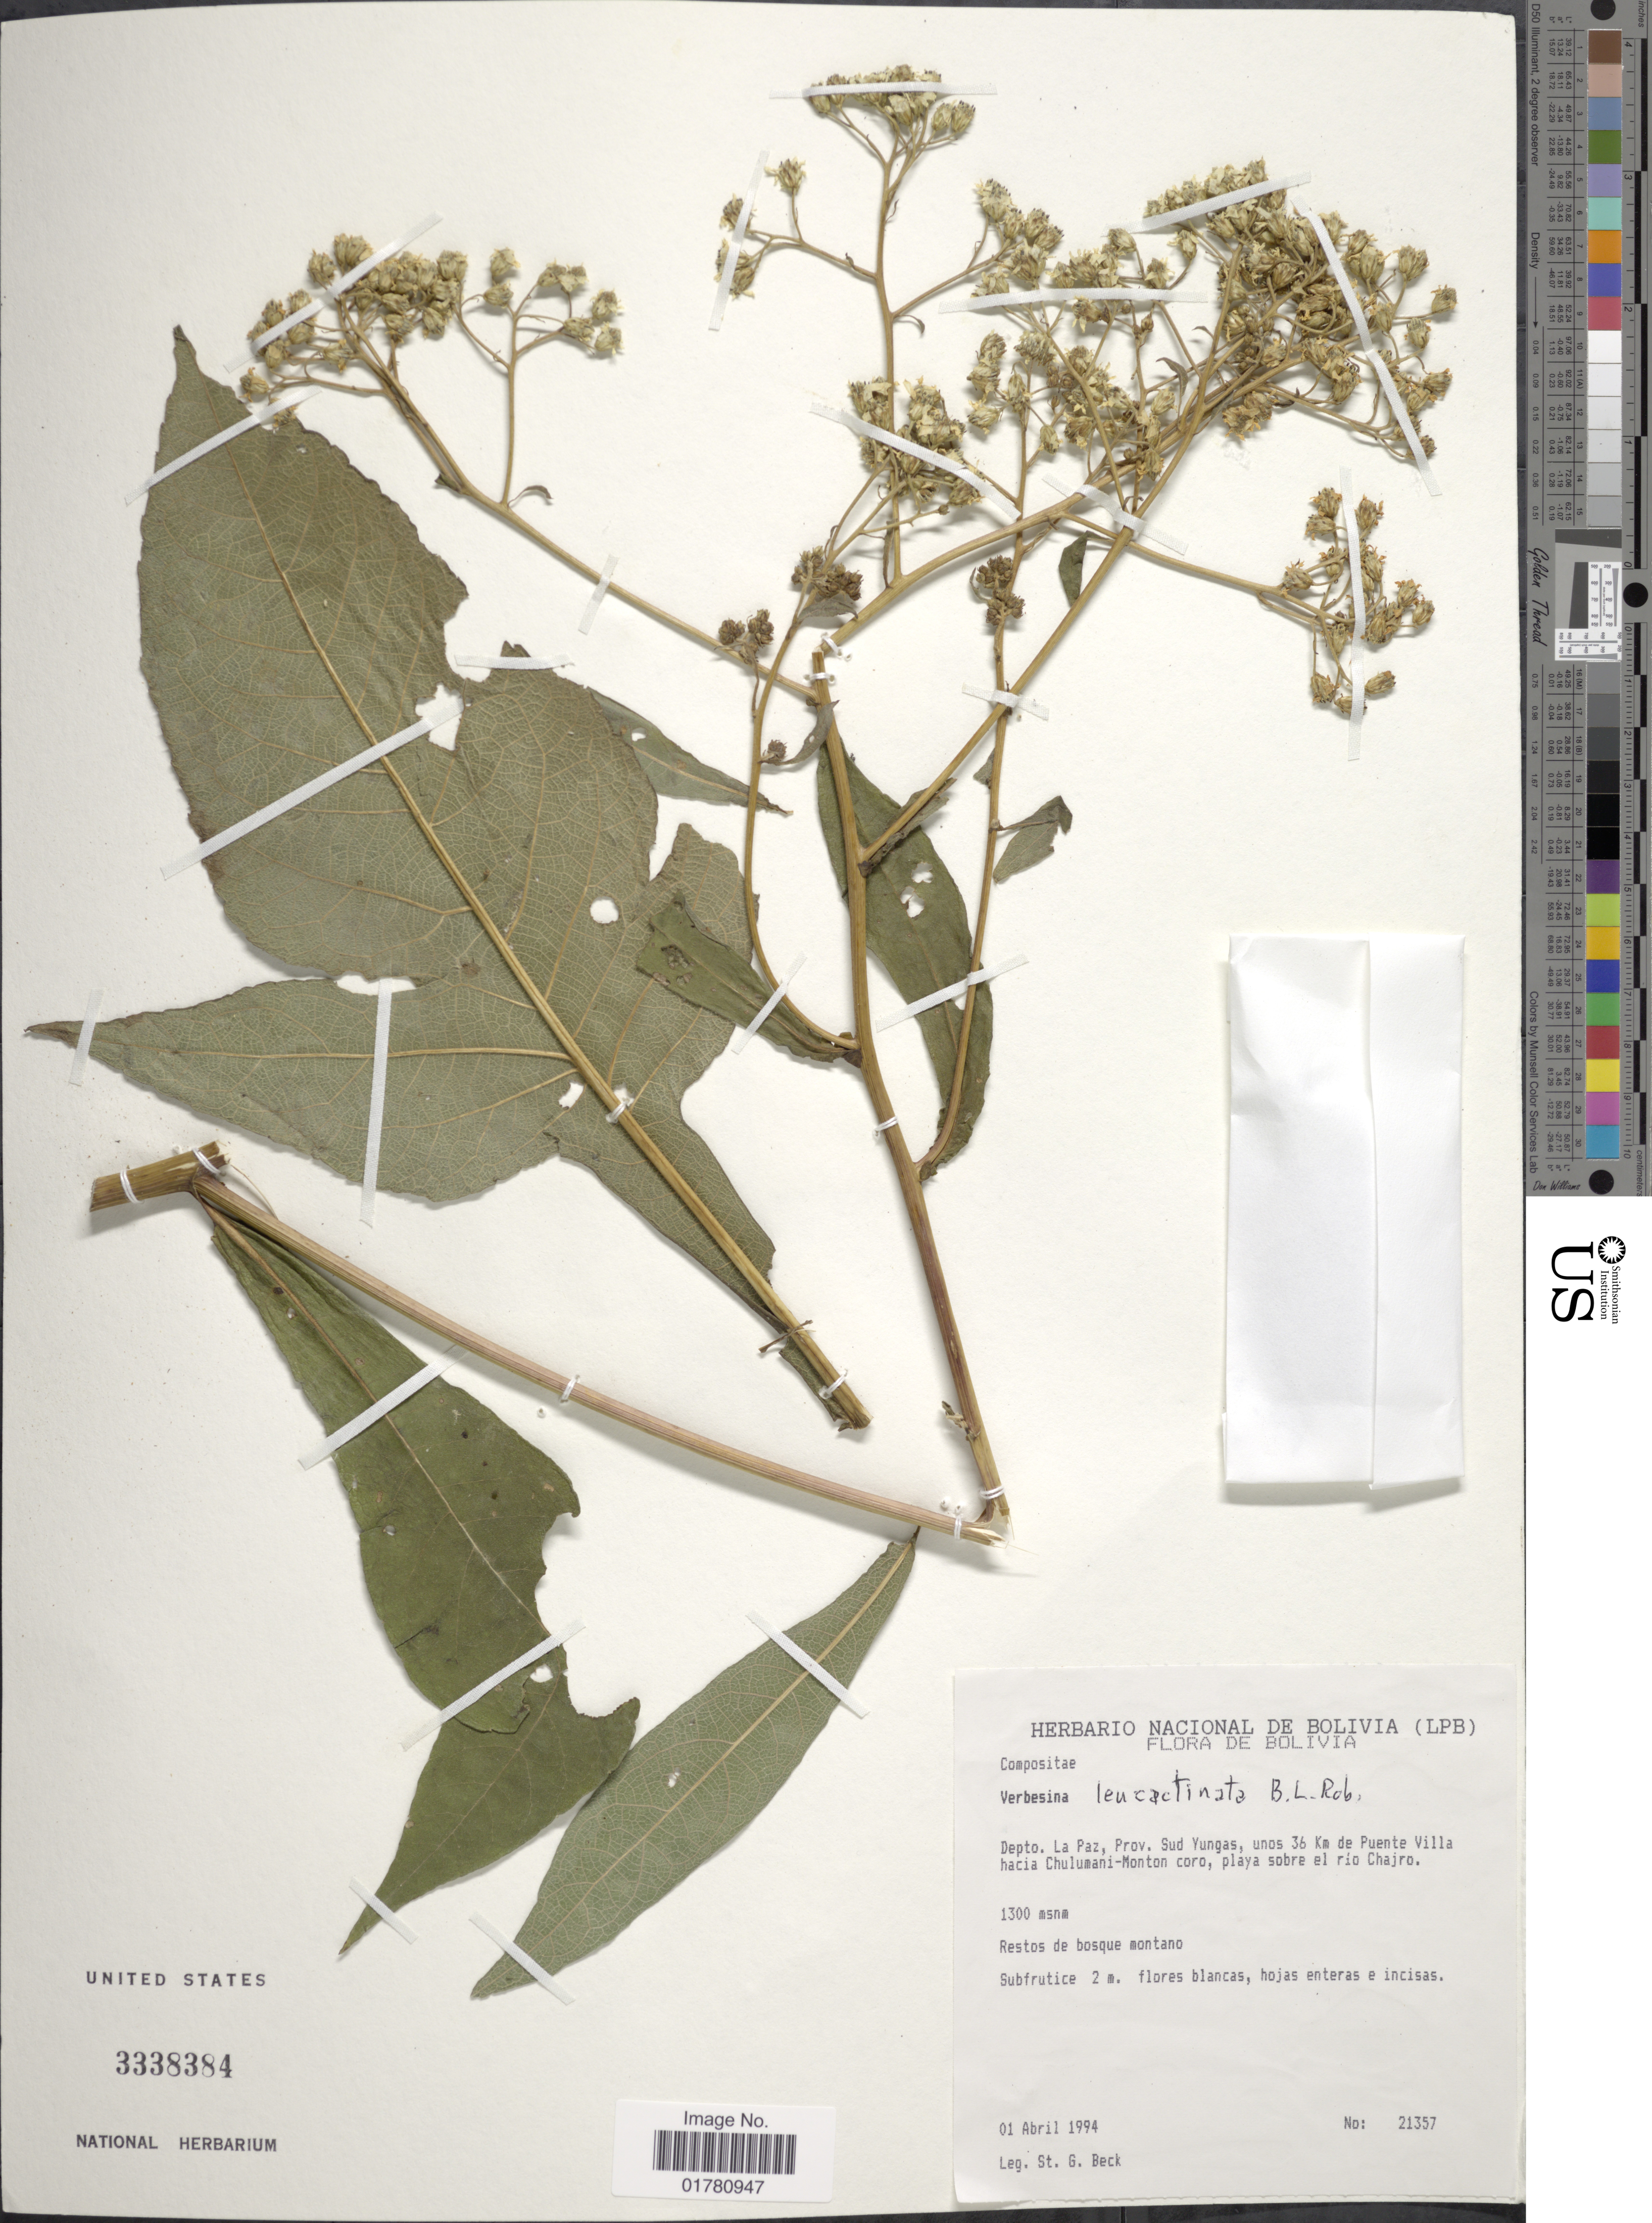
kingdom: Plantae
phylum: Tracheophyta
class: Magnoliopsida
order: Asterales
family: Asteraceae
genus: Verbesina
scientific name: Verbesina leucactinota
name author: B.L. Rob.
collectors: S. G. Beck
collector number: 21357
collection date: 1994-04-01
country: Bolivia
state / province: La Paz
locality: Dept La Paz, prov. Sud Yungas, unos 36 Km de Puente Villa hacia Chulumani-Monton coro, playa sobre el río Chajro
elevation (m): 1300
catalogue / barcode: US 3338384